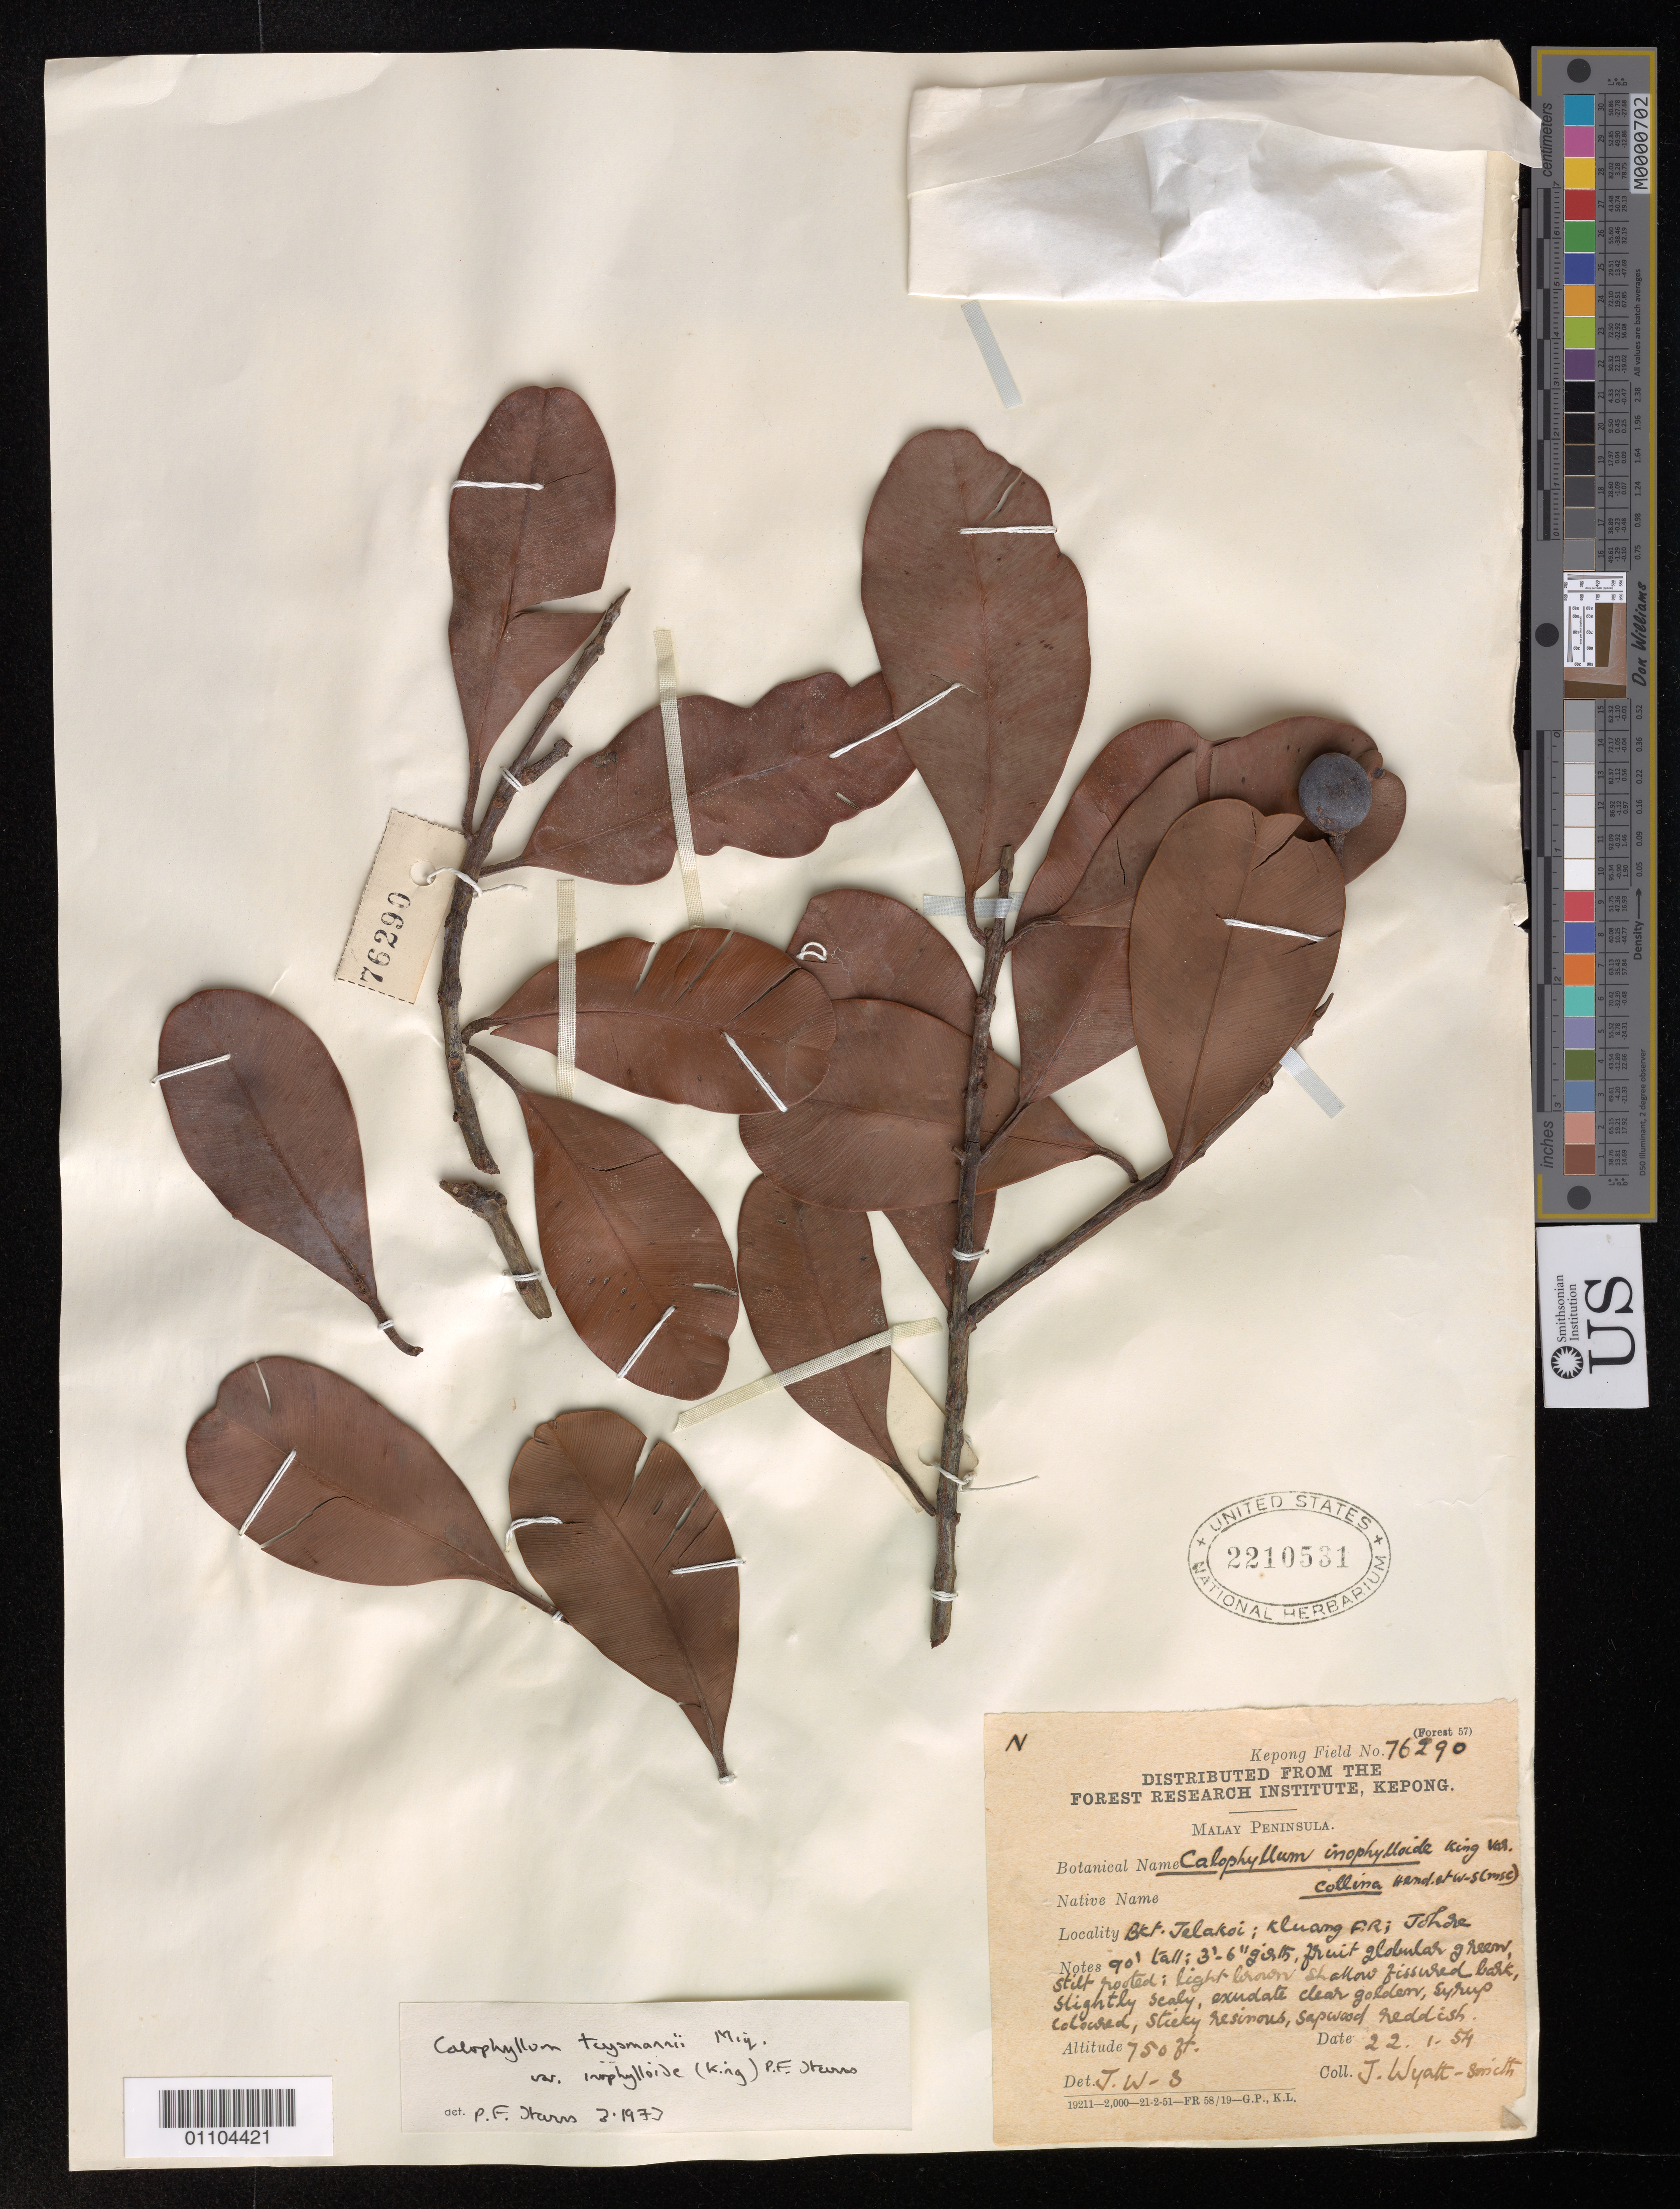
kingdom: Plantae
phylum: Tracheophyta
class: Magnoliopsida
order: Malpighiales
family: Calophyllaceae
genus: Calophyllum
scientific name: Calophyllum teysmannii var. inophylloide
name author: (King) P.F. Stevens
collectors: J. Wyatt-Smith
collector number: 76290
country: Malaysia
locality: Bkt. Telakoi, Klwang Forest Reserve, Johore, Kepong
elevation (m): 750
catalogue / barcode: US 2210531